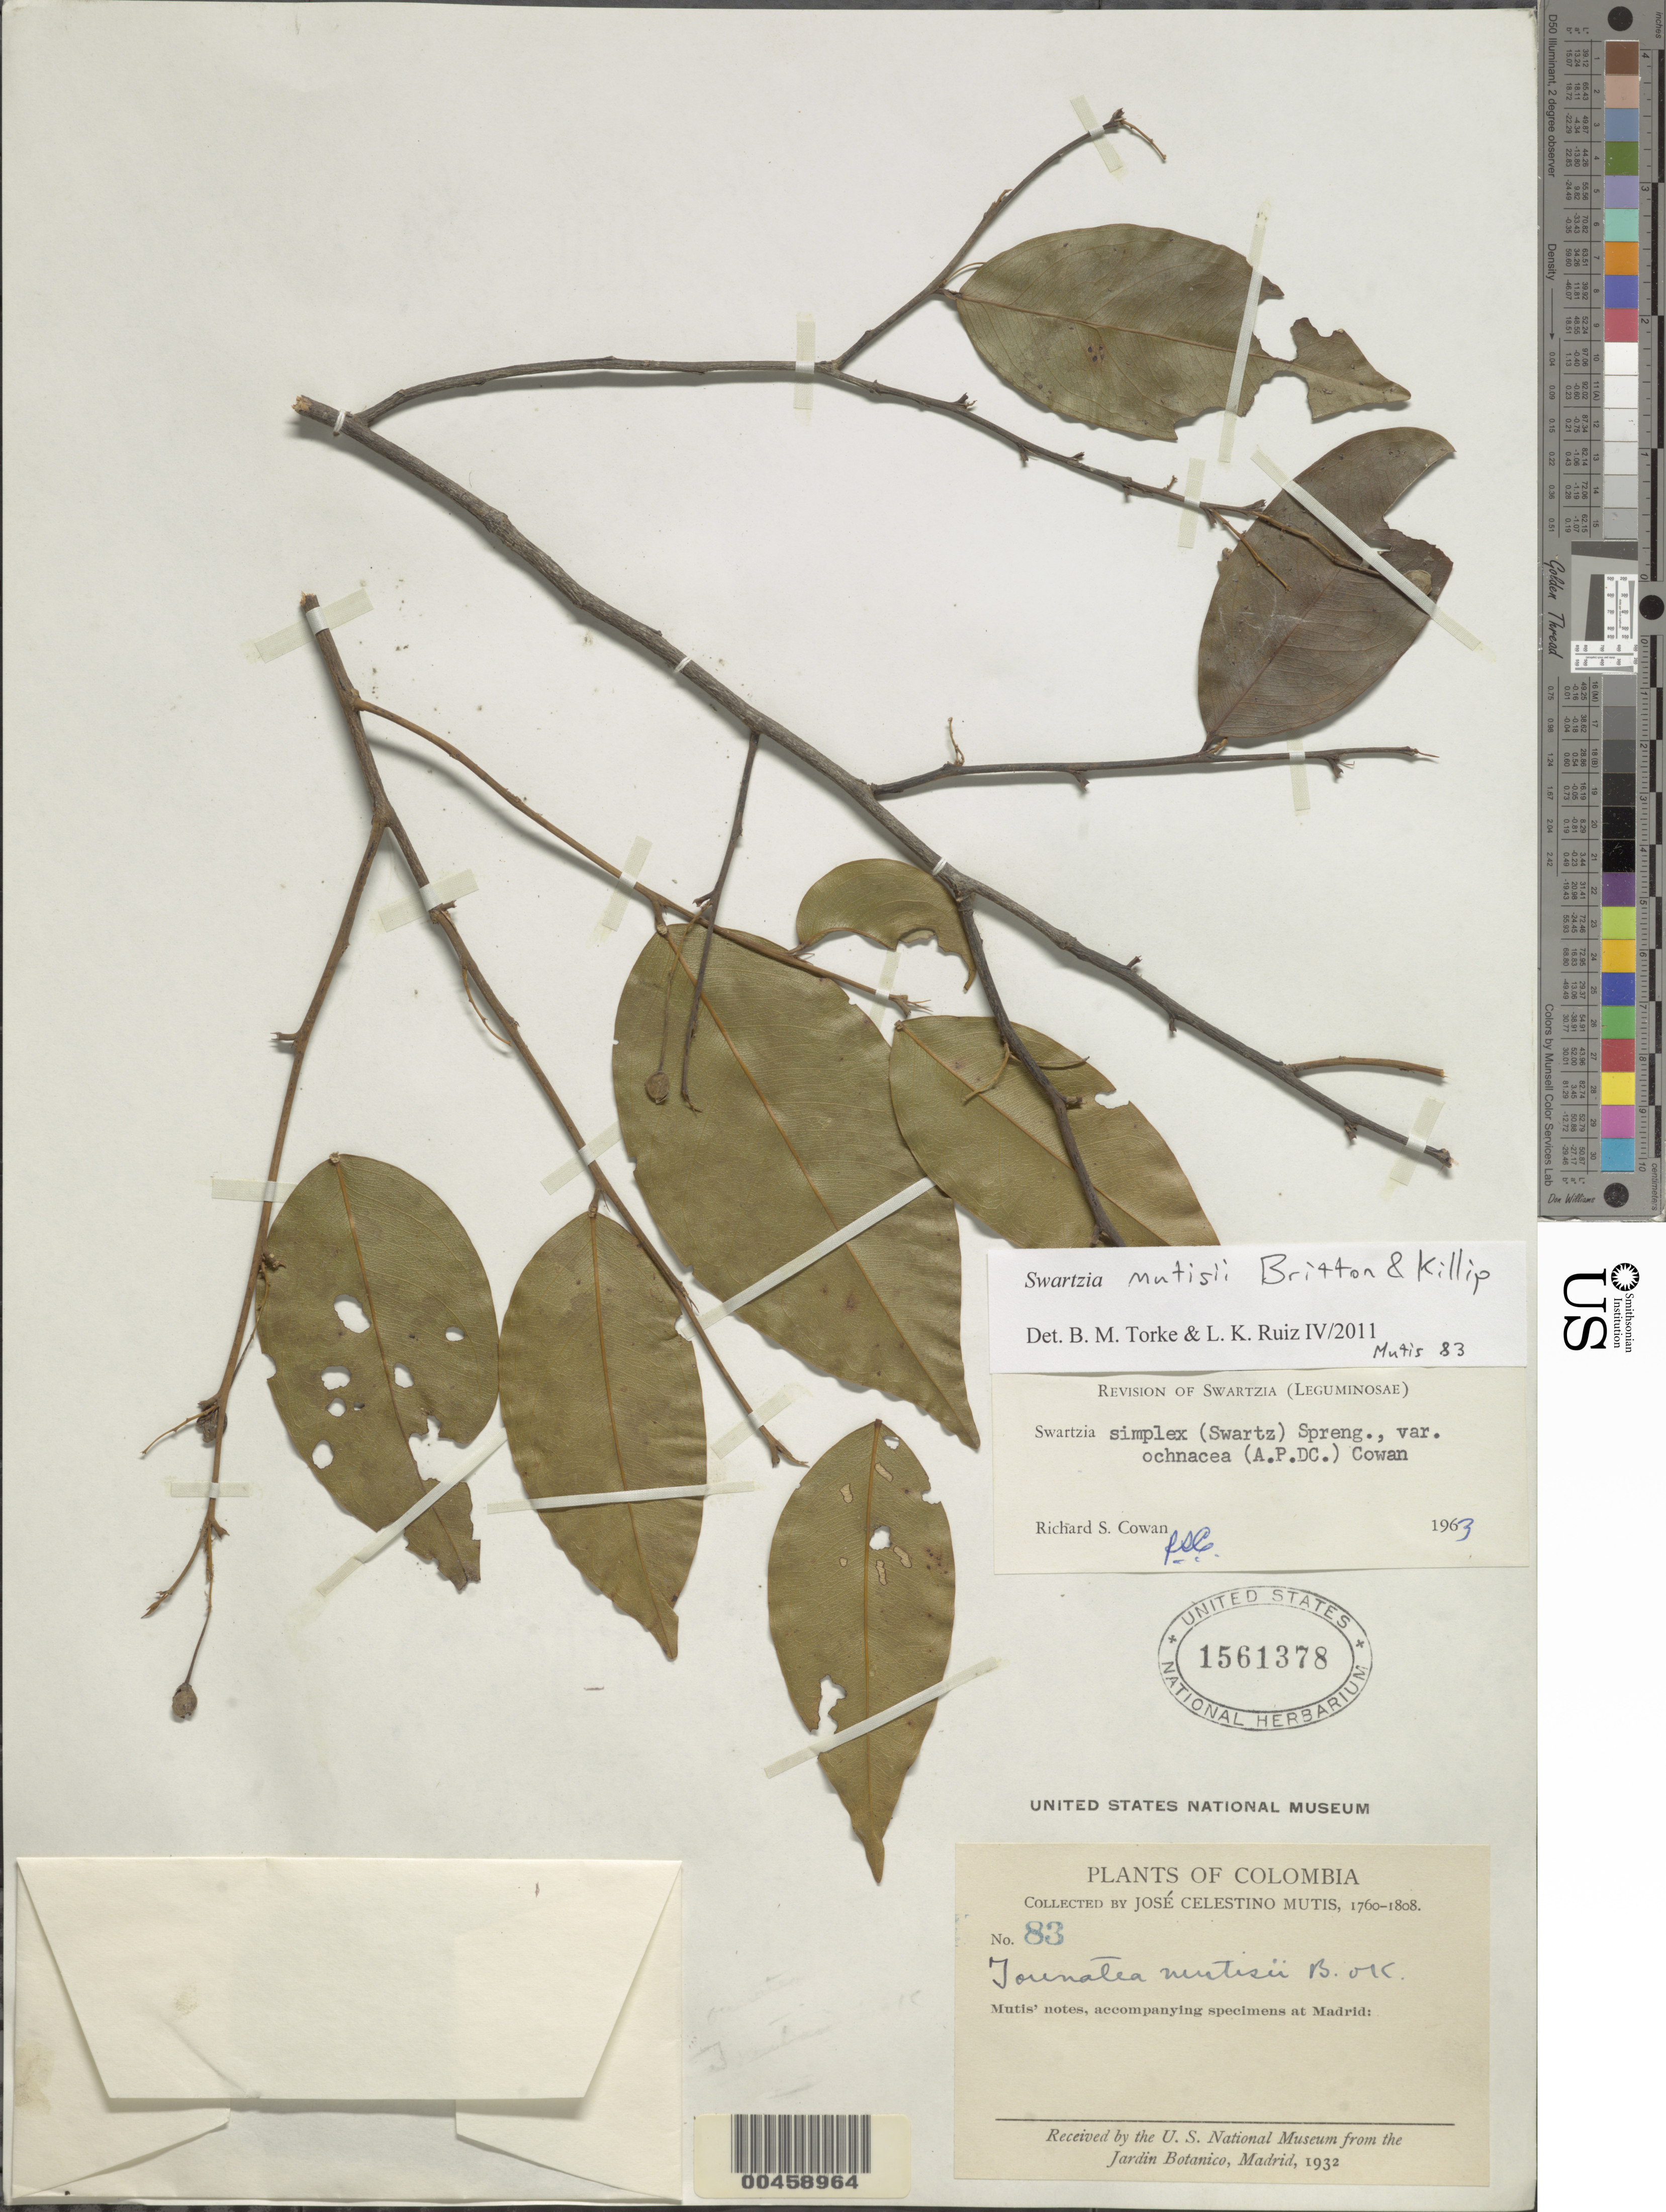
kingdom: Plantae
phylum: Tracheophyta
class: Magnoliopsida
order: Fabales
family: Fabaceae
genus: Swartzia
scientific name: Swartzia mutisii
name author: Britton & Killip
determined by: Torke, B. M.; Ruiz, L. K.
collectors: J. C. B. Mutis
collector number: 83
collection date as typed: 1760 to -- -- 1808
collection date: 1760/1808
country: Colombia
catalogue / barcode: US 1561378